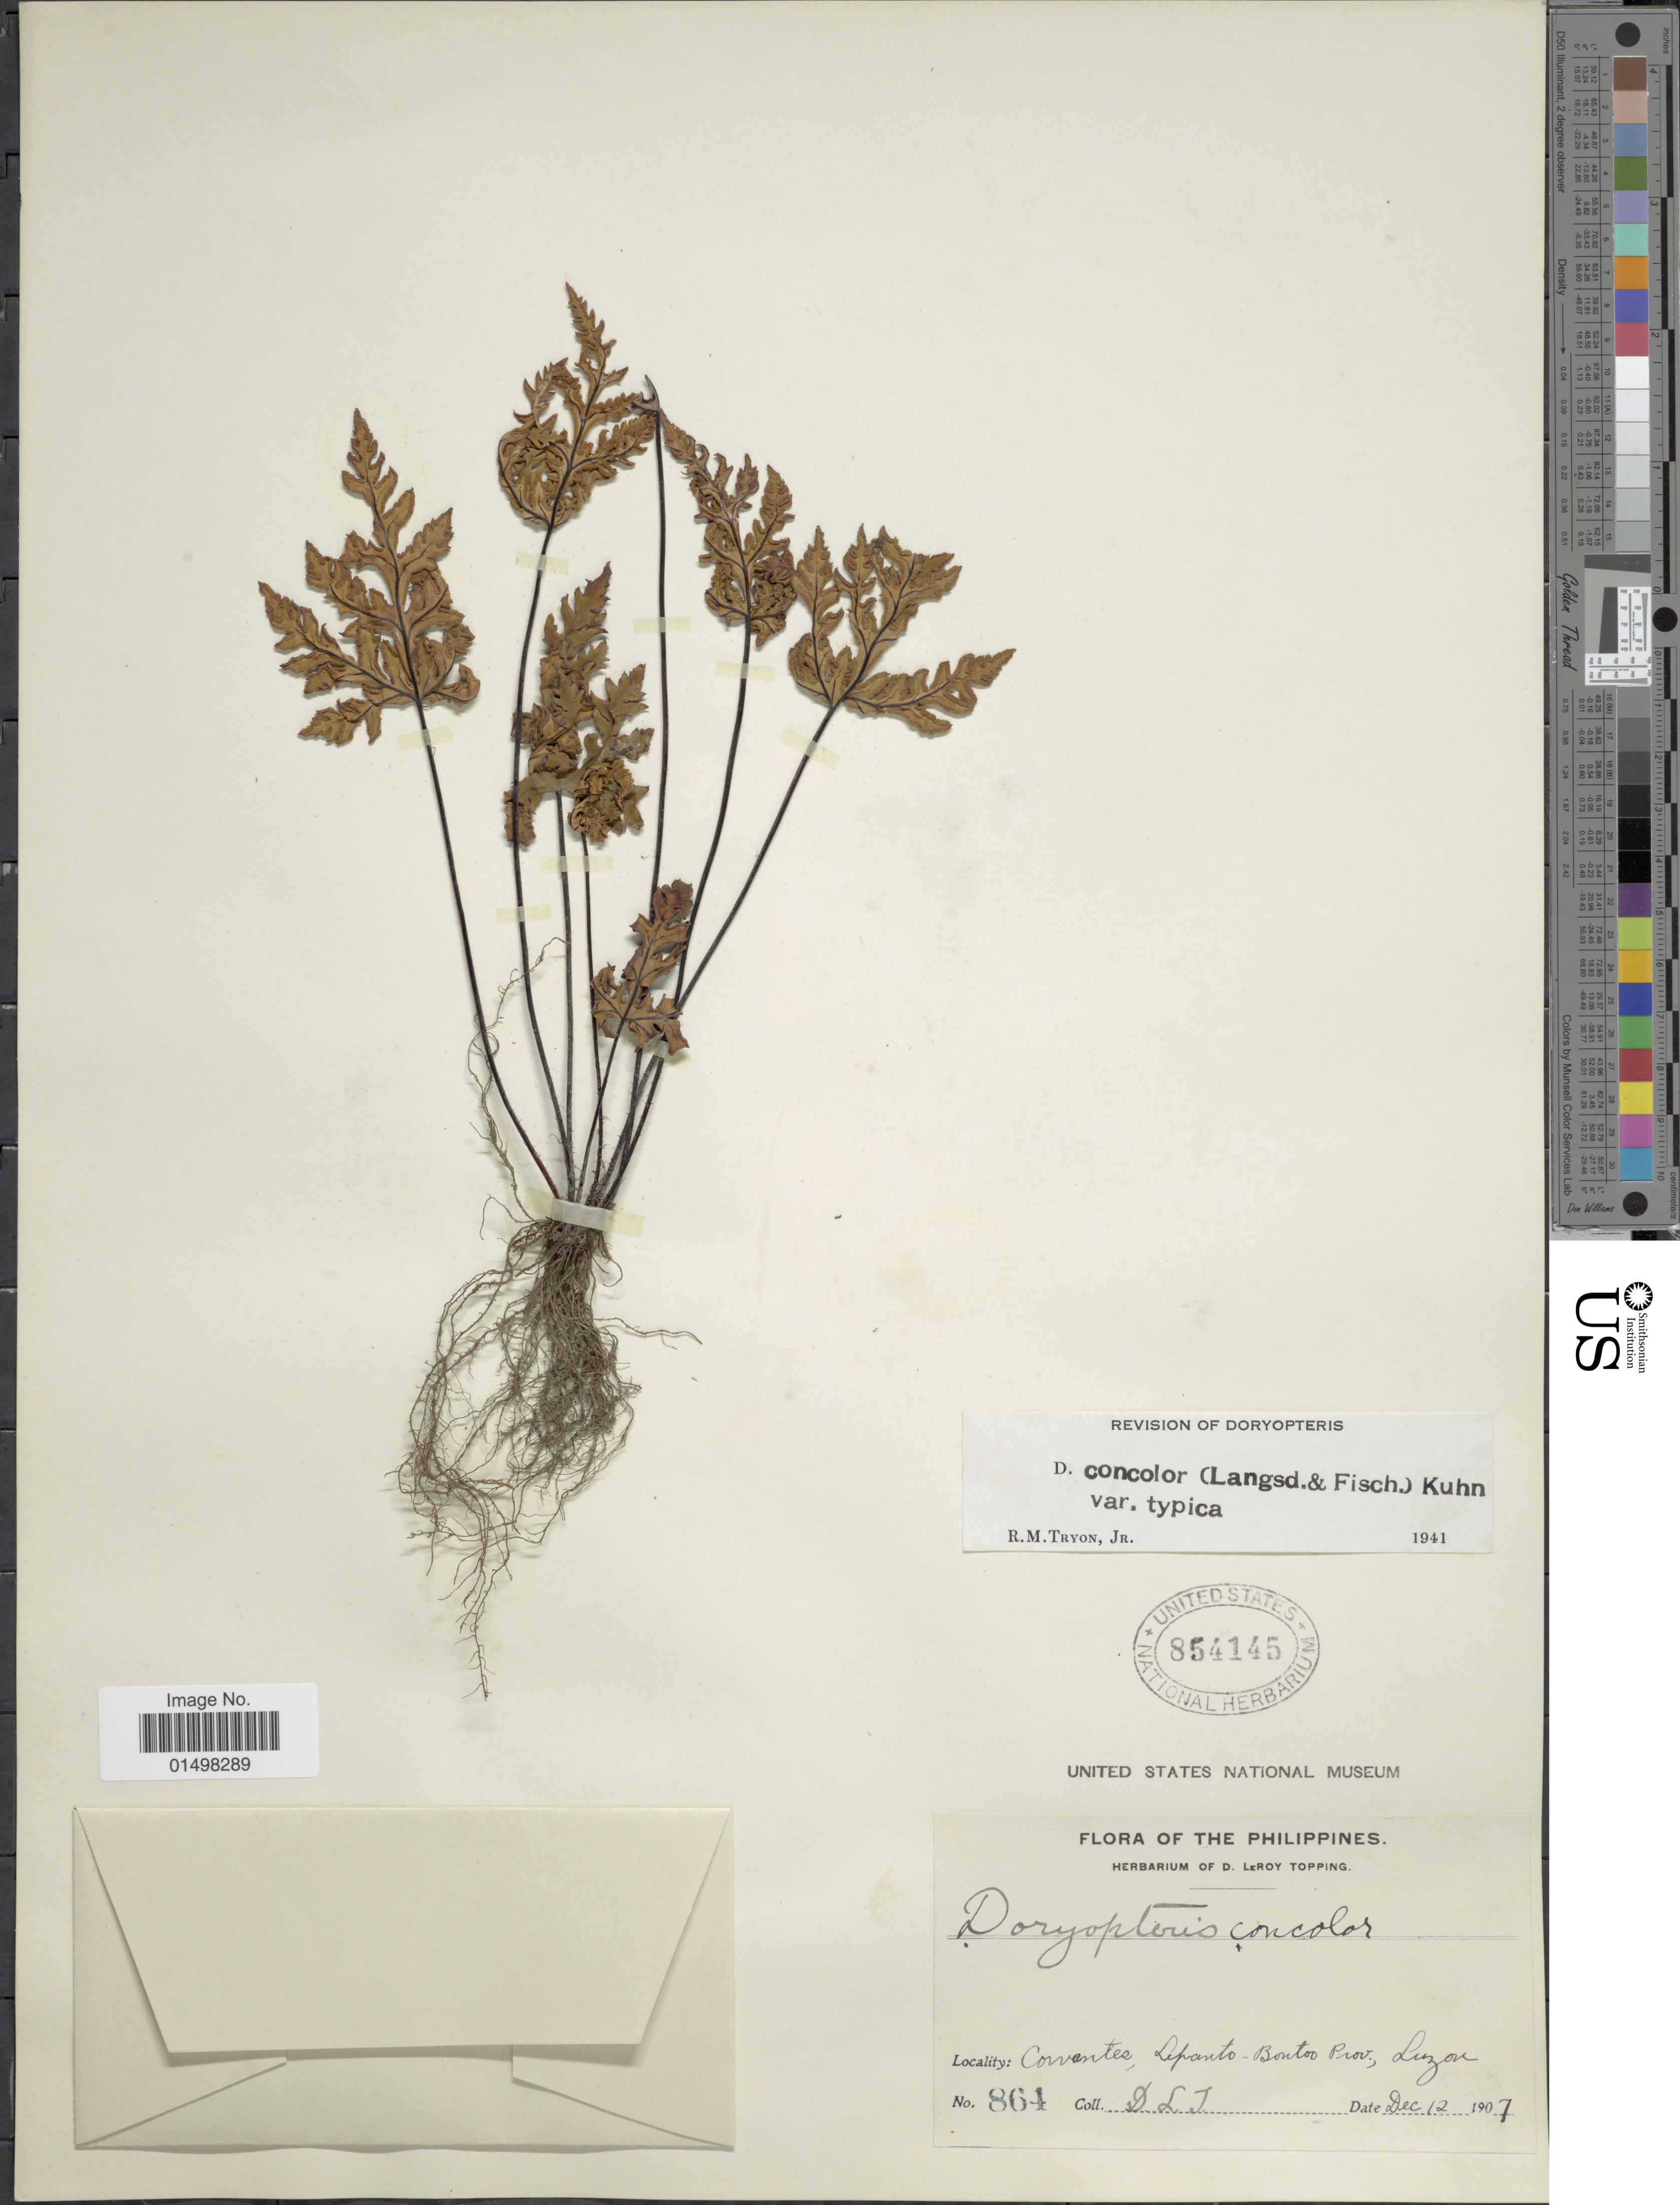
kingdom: Plantae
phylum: Tracheophyta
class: Polypodiopsida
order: Polypodiales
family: Pteridaceae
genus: Doryopteris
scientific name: Doryopteris concolor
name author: (Langsd. & Fisch.) Kuhn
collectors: D. L. Topping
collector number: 864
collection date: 1907-12-12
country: Philippines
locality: Corvantes, Lepanto-Bontoo Prov., Luzon.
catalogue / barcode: US 854145